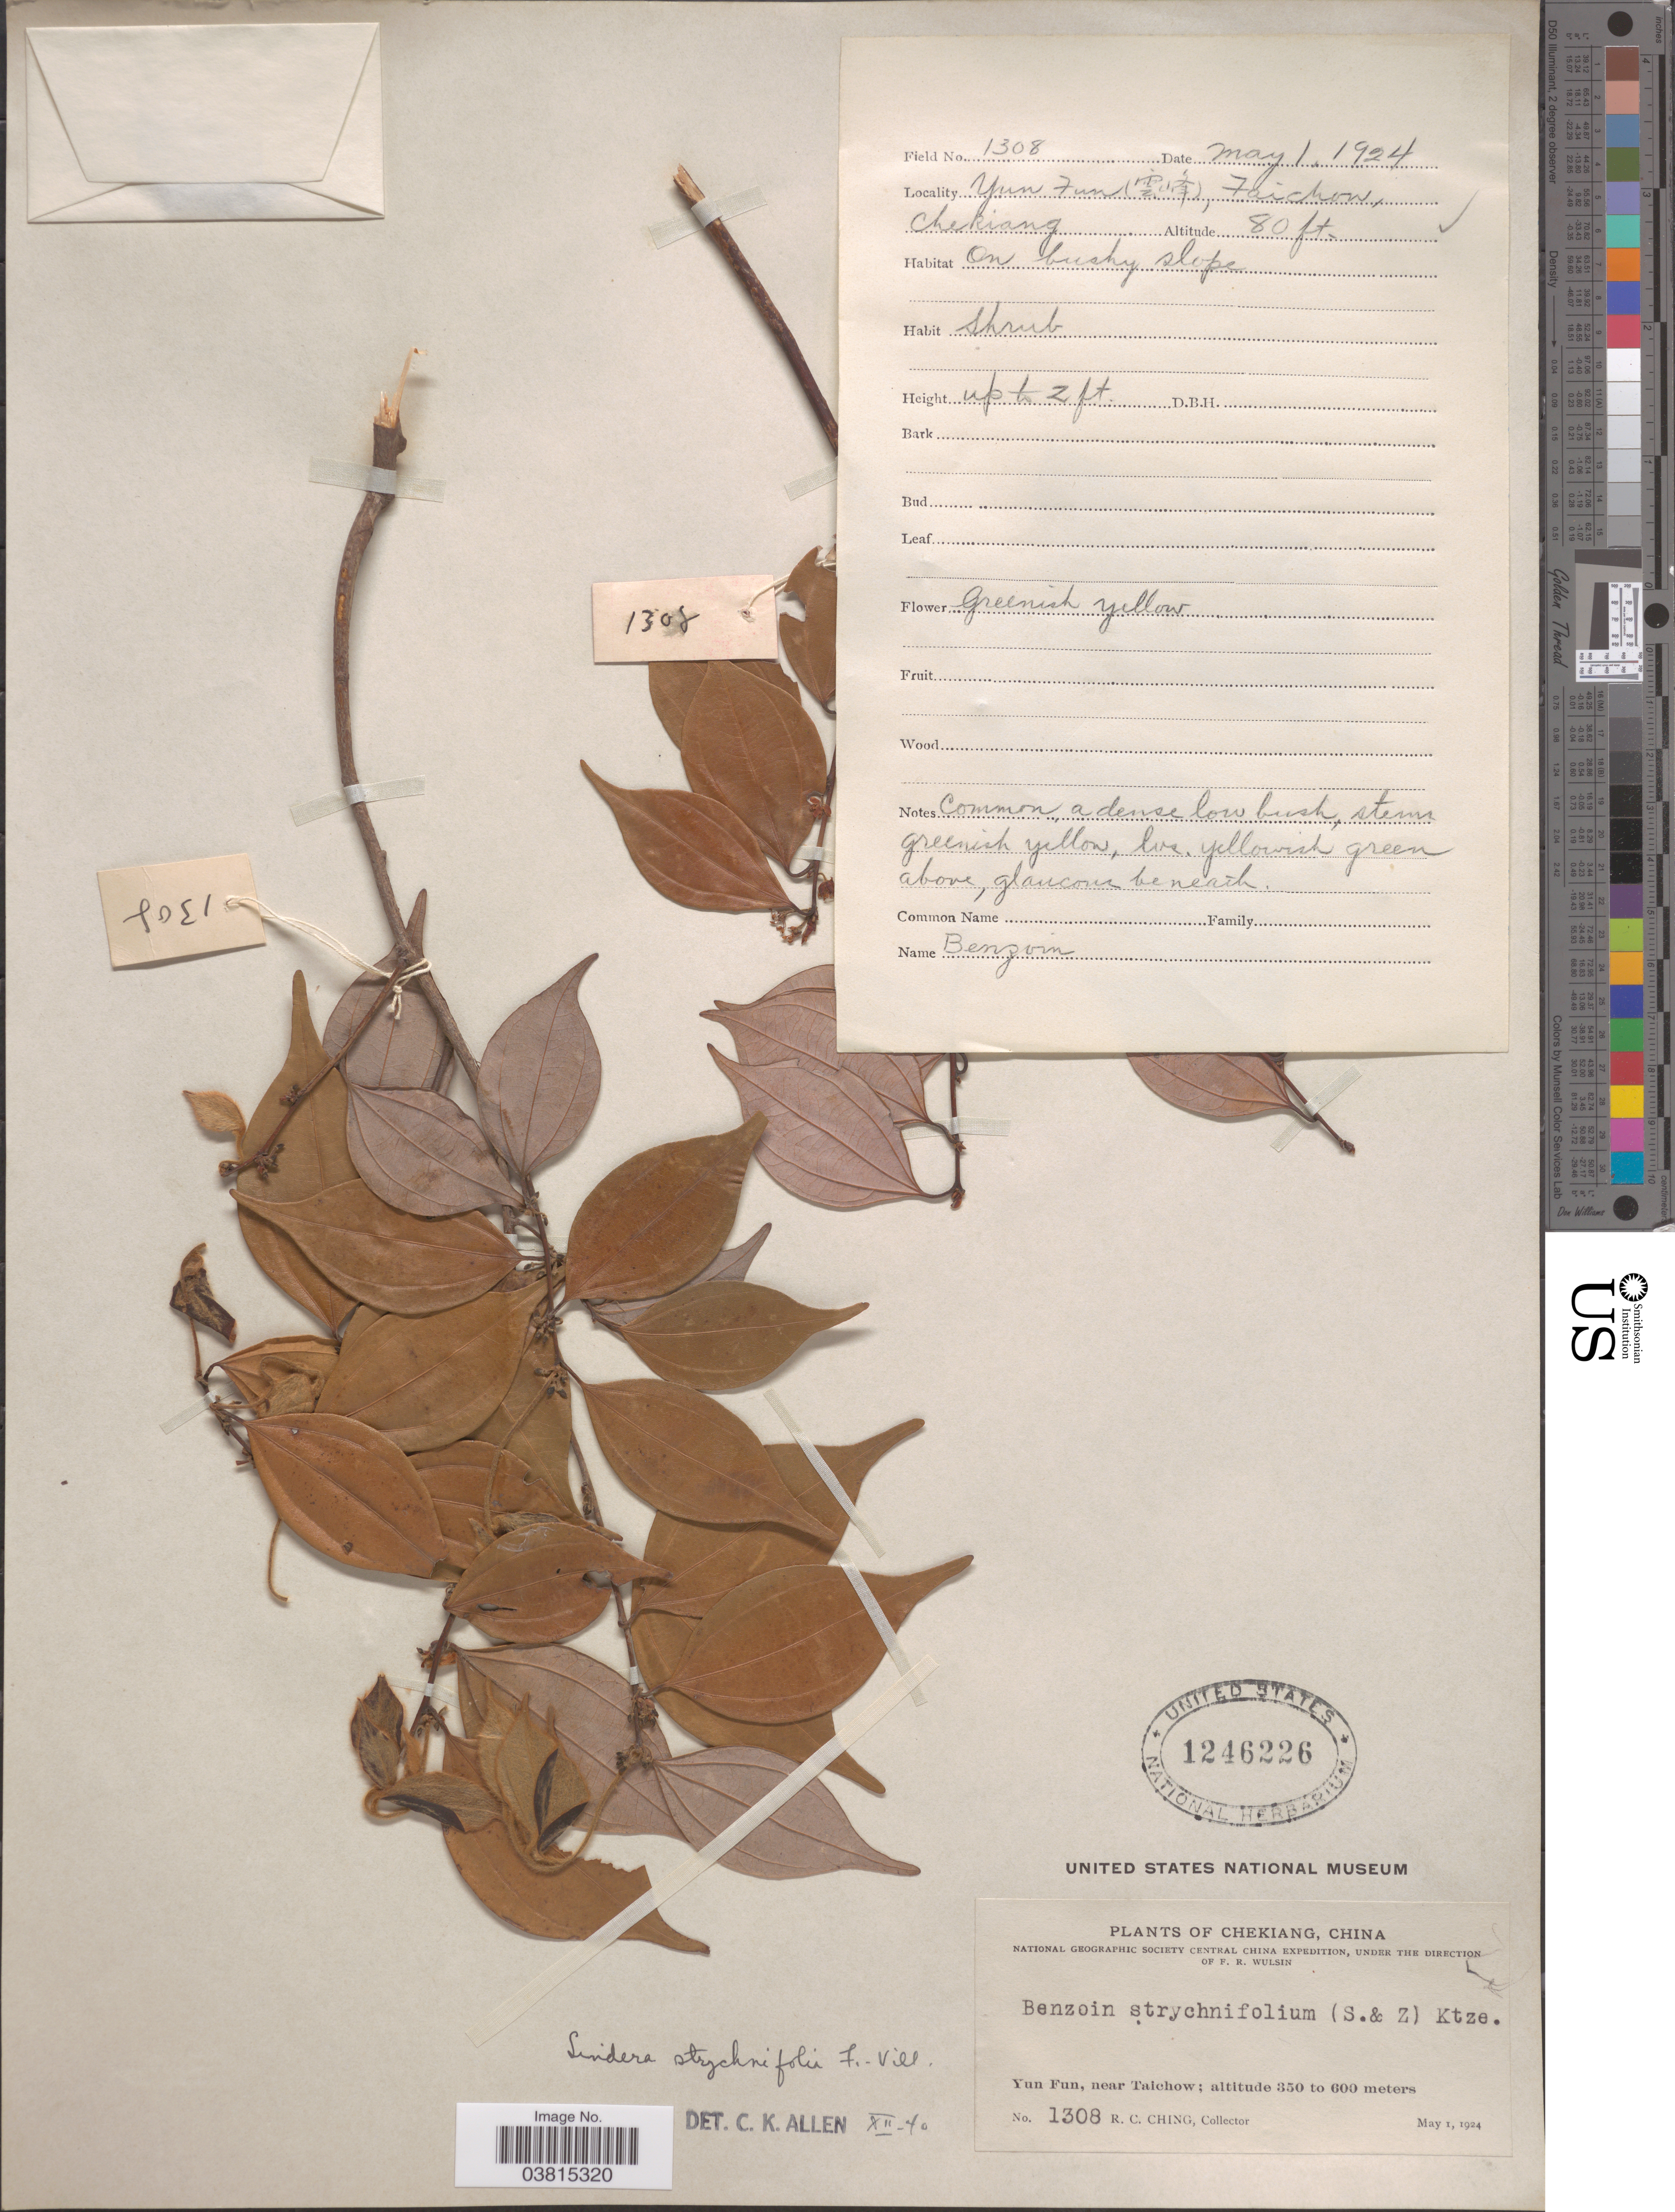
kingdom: Plantae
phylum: Tracheophyta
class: Magnoliopsida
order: Laurales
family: Lauraceae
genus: Lindera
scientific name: Lindera strychnifolia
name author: Fern.-Vill.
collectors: R. C. Ching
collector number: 1308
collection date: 1924-05-01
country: China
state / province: Zhejiang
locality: Chekiang. Yun Fun, near Taichow. Yun Fun (X), Faichow. On bushy slope.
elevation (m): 24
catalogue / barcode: US 1246226